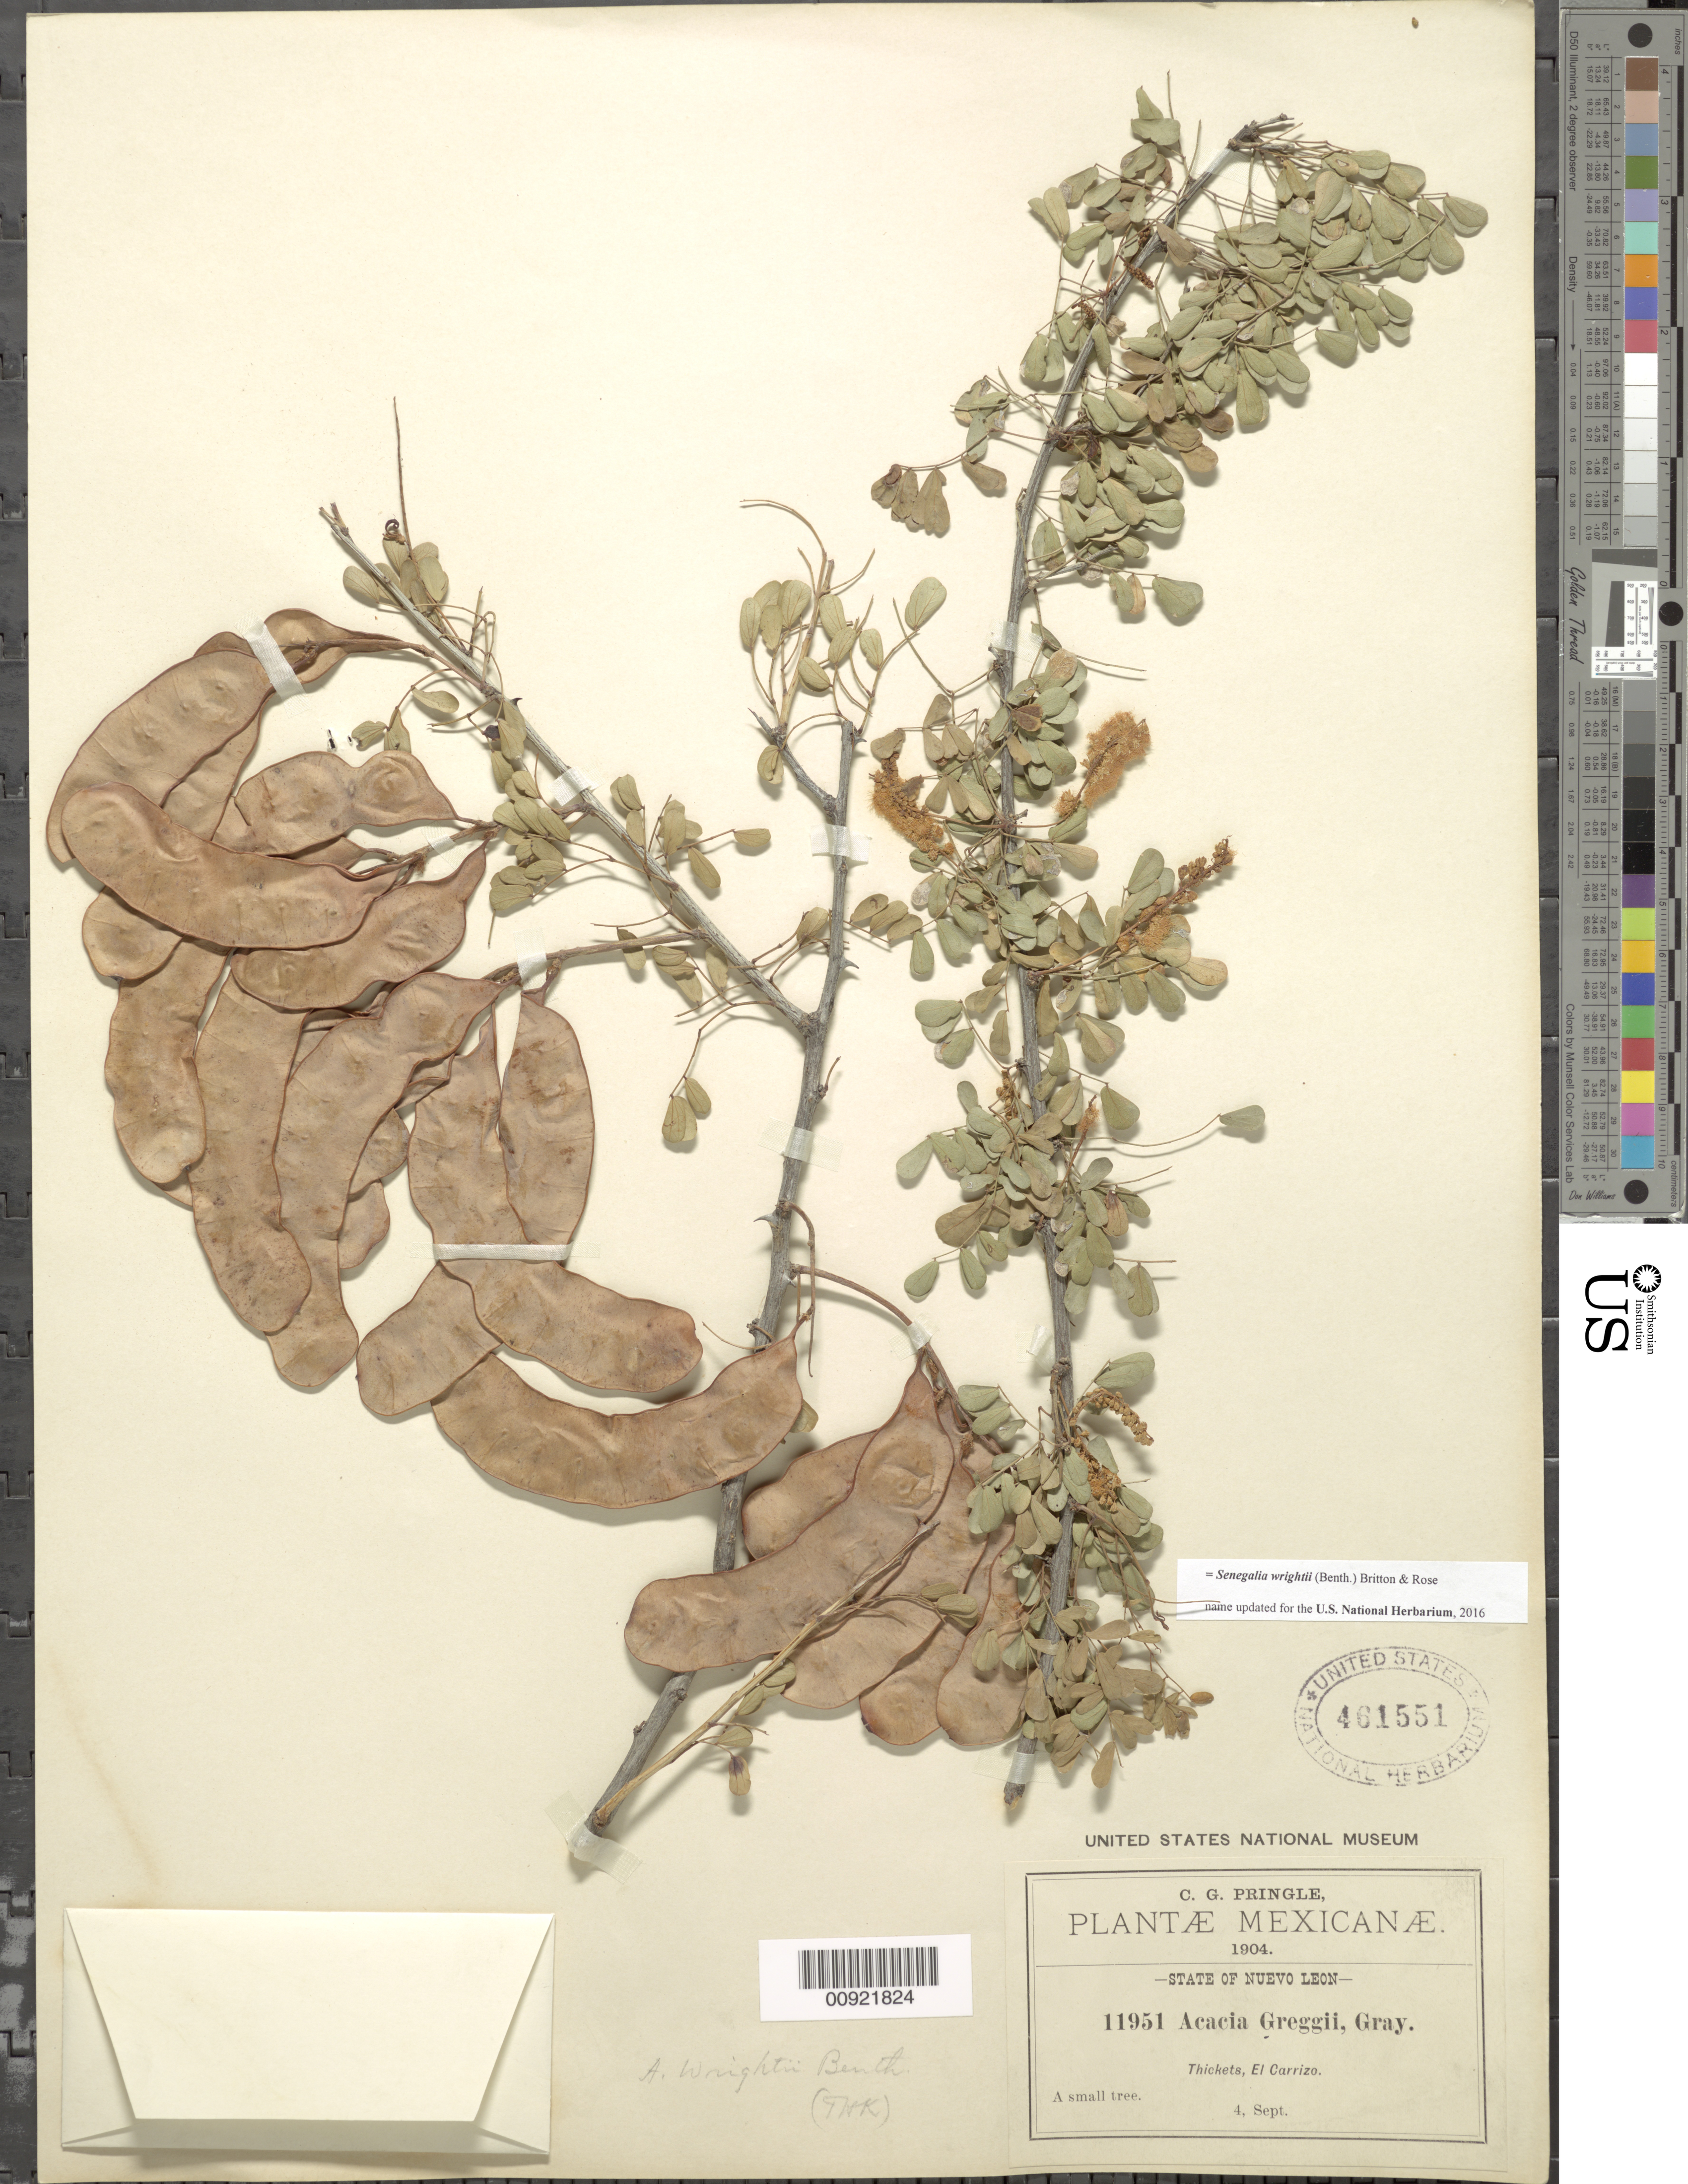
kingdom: Plantae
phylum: Tracheophyta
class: Magnoliopsida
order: Fabales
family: Fabaceae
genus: Senegalia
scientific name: Senegalia wrightii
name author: (Benth.) Britton & Rose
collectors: C. G. Pringle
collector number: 11951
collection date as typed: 04 Sep 1904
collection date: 1904-09-04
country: Mexico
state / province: Nuevo León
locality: El Carrizo, State of Nuevo León.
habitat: Thickets.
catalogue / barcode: US 461551